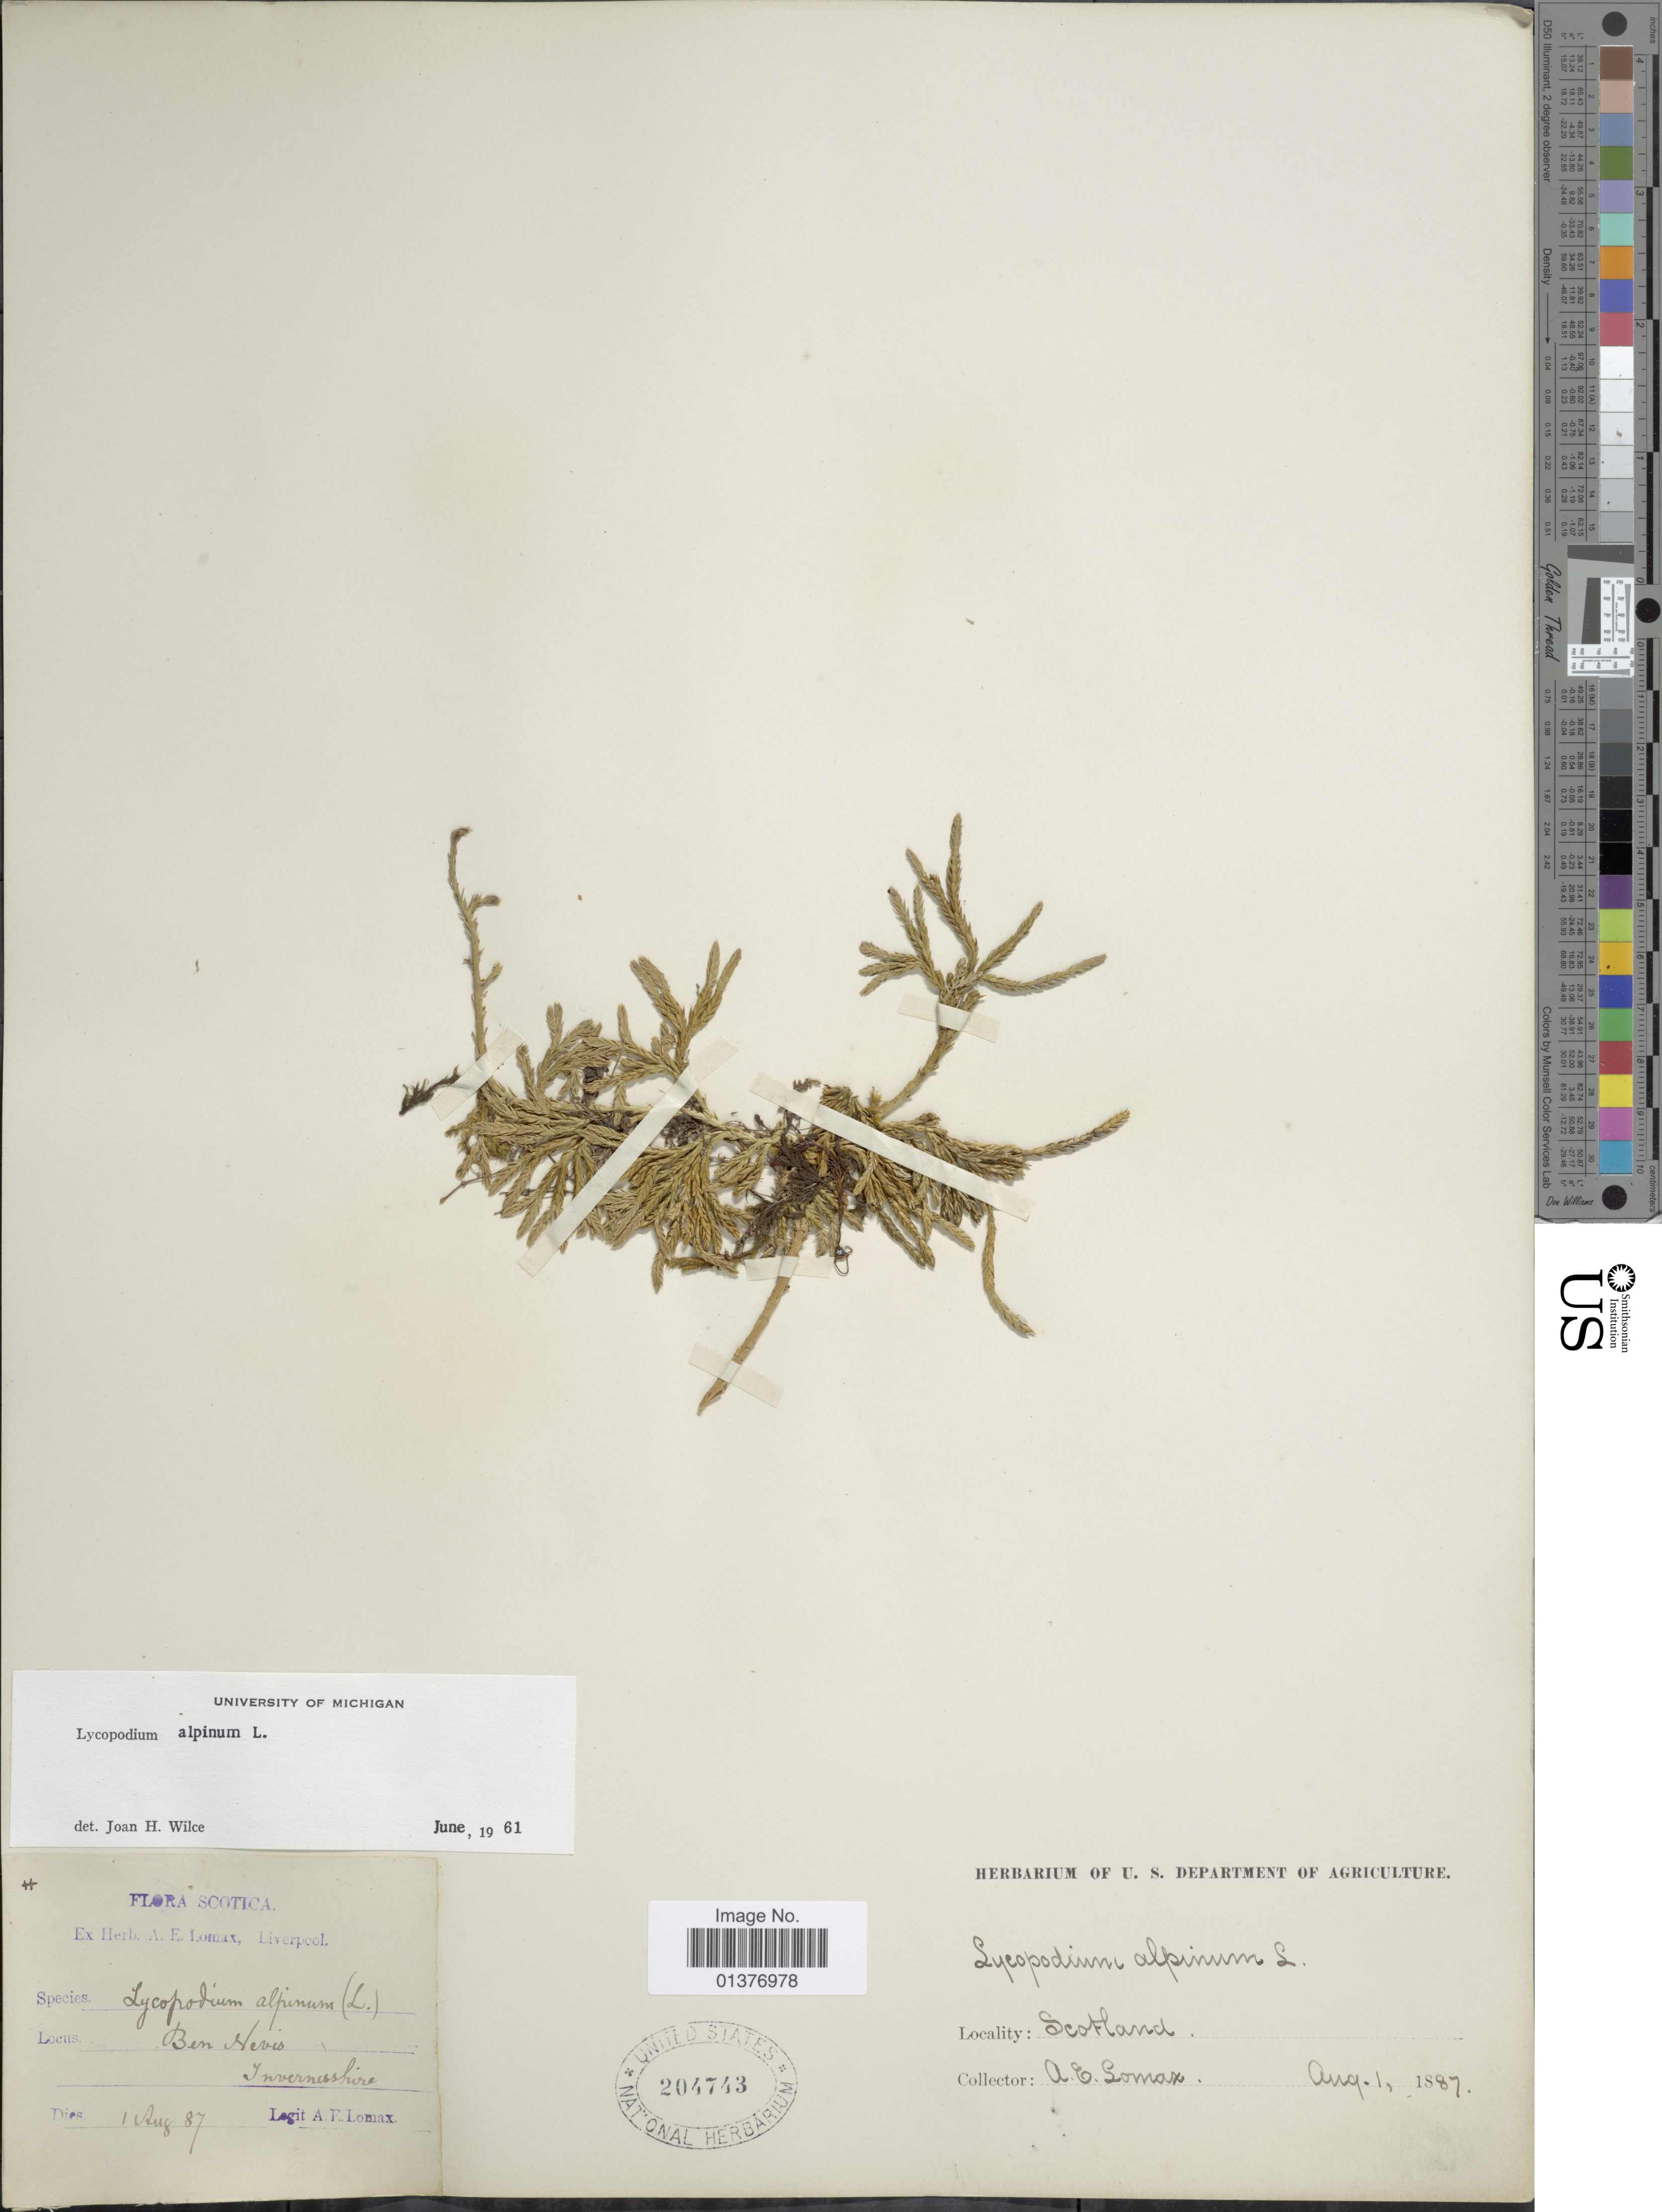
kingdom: Plantae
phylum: Tracheophyta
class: Lycopodiopsida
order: Lycopodiales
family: Lycopodiaceae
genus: Diphasiastrum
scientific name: Diphasiastrum alpinum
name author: (L.) Holub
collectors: A. Lomax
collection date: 1887-08-01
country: United Kingdom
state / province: Scotland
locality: Ben Nevio, Inverness-shire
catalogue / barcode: US 204743